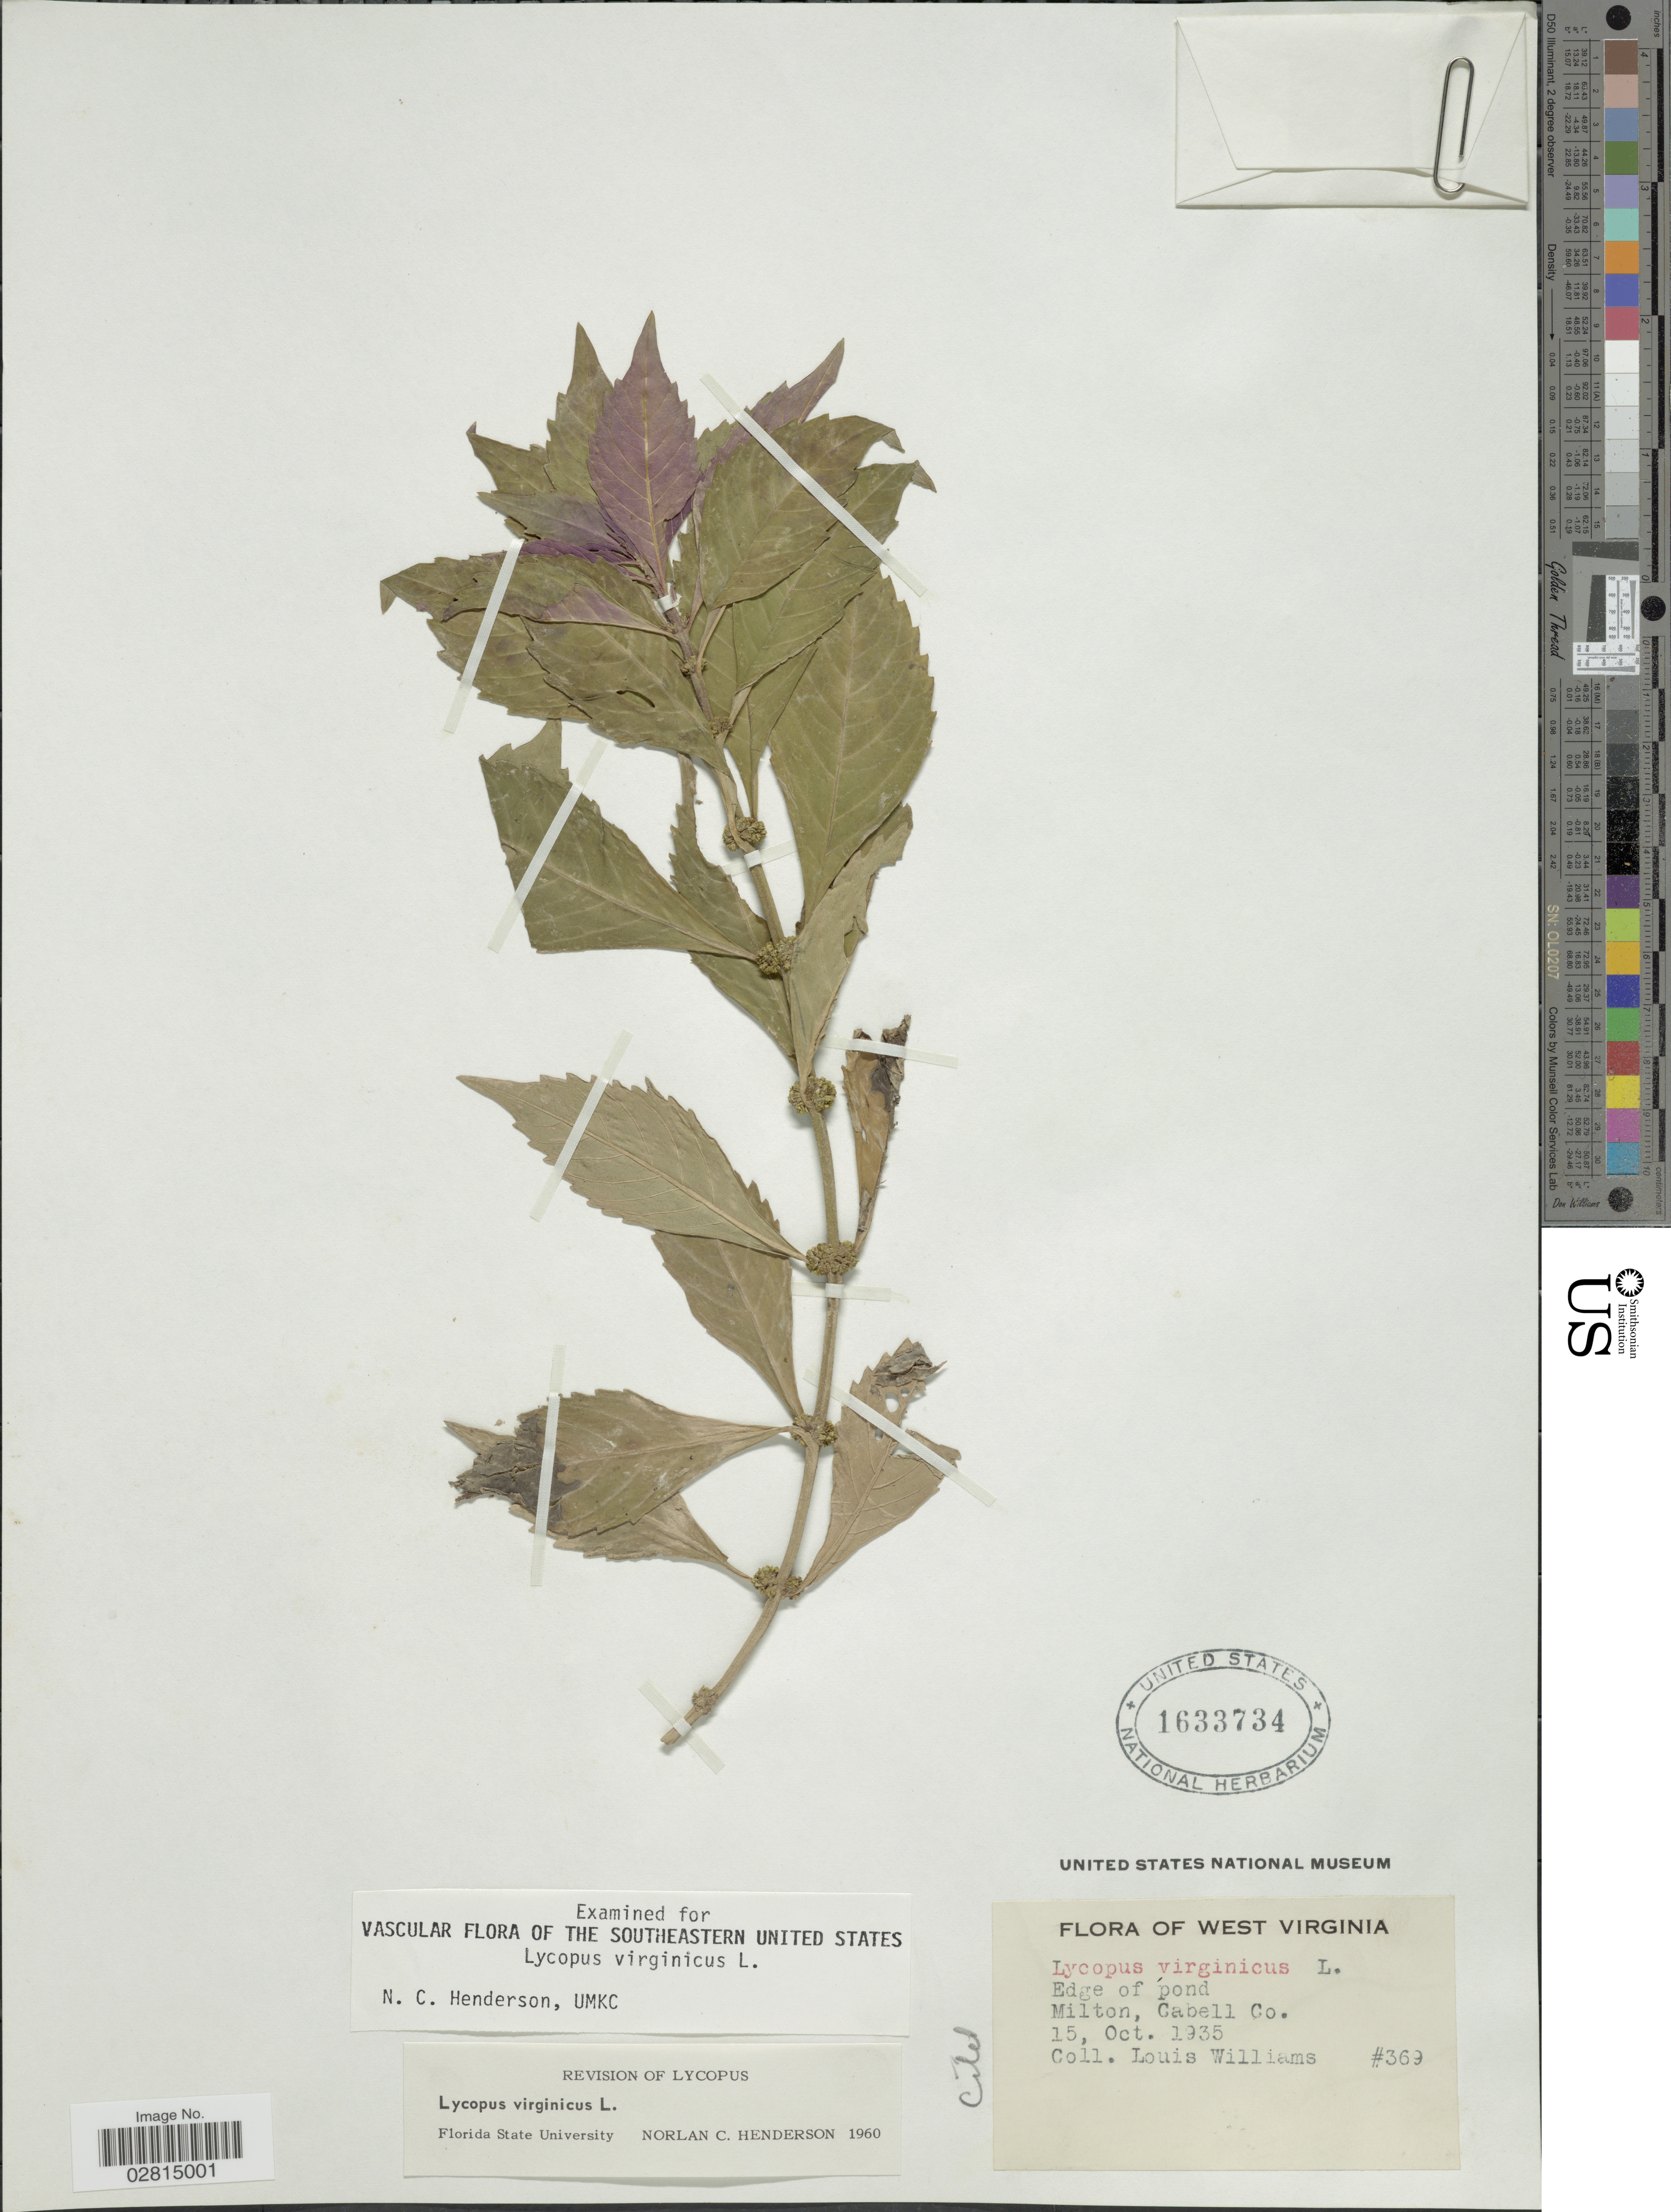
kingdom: Plantae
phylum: Tracheophyta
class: Magnoliopsida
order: Lamiales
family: Lamiaceae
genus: Lycopus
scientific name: Lycopus virginicus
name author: L.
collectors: L. G. Williams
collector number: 369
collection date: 1935-10-15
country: United States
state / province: West Virginia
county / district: Cabell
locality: Edge of pond, Milton, Cabell Co.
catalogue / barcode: US 1633734